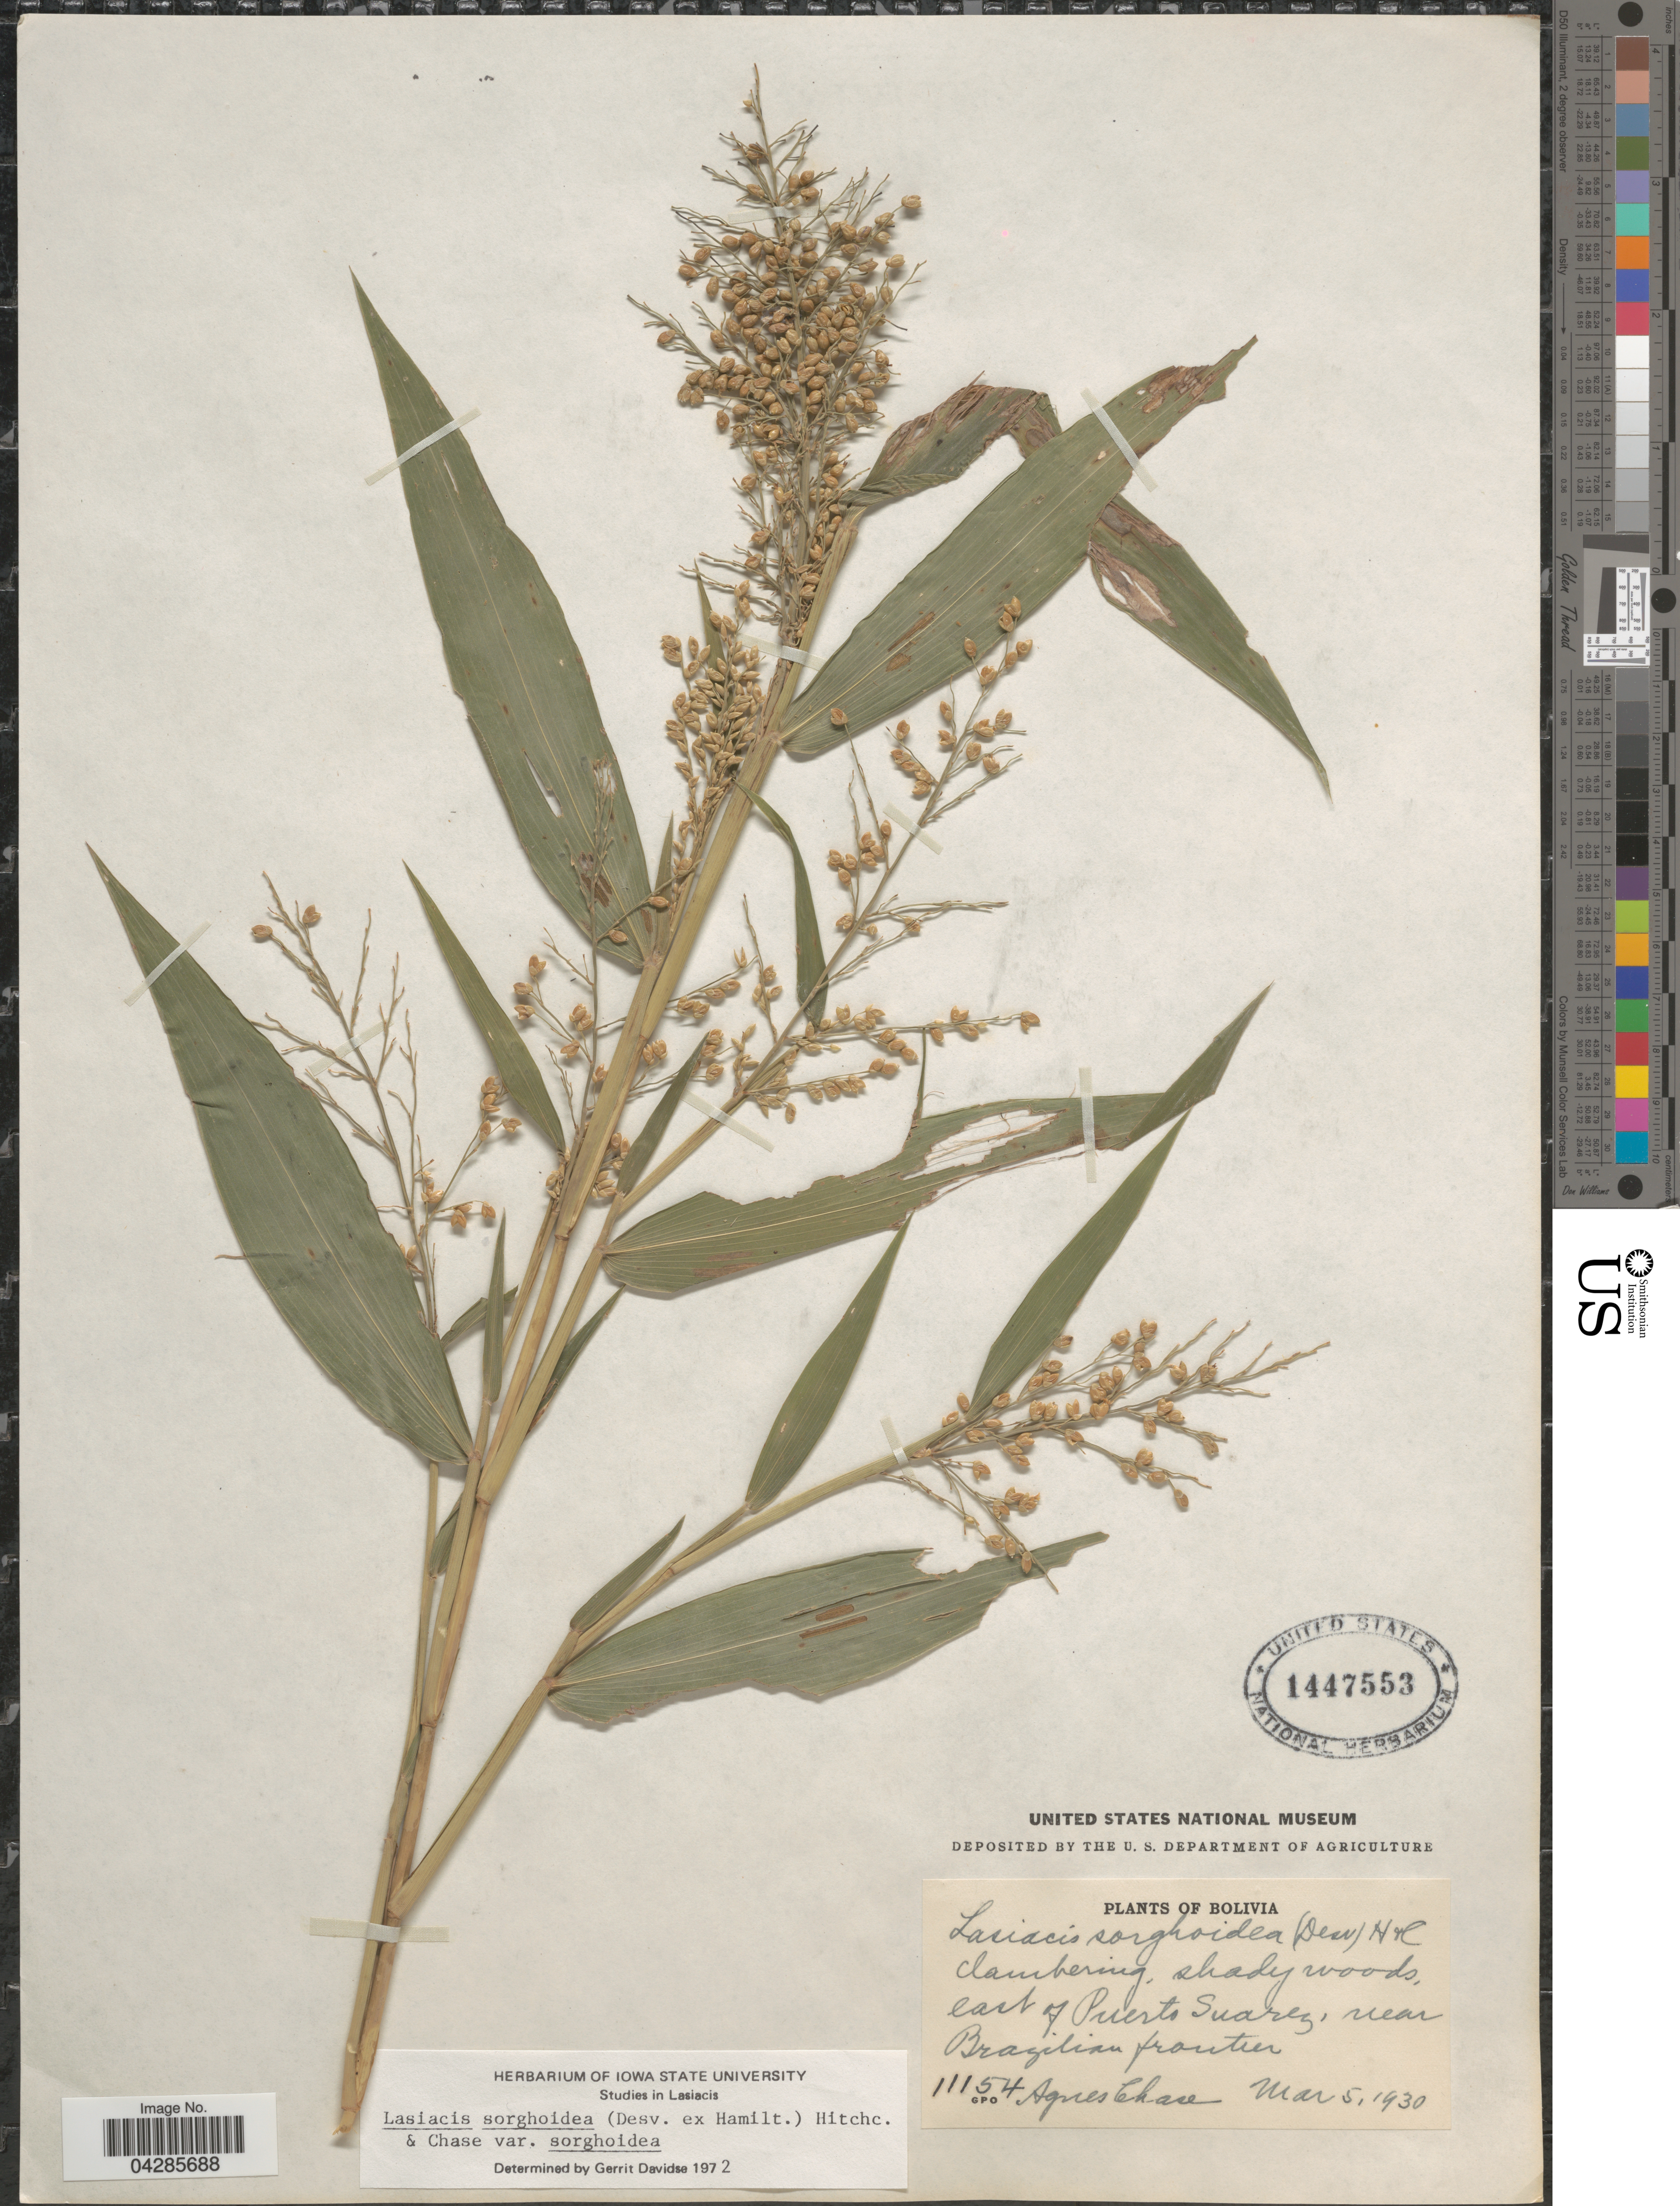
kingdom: Plantae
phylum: Tracheophyta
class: Liliopsida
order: Poales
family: Poaceae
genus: Lasiacis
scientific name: Lasiacis sorghoidea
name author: (Desv. ex Ham.) Hitchc. & Chase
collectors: A. Chase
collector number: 11154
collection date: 1930-03-05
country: Bolivia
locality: East of Puerto Suarez, near Brazilian frontier.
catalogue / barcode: US 1447553